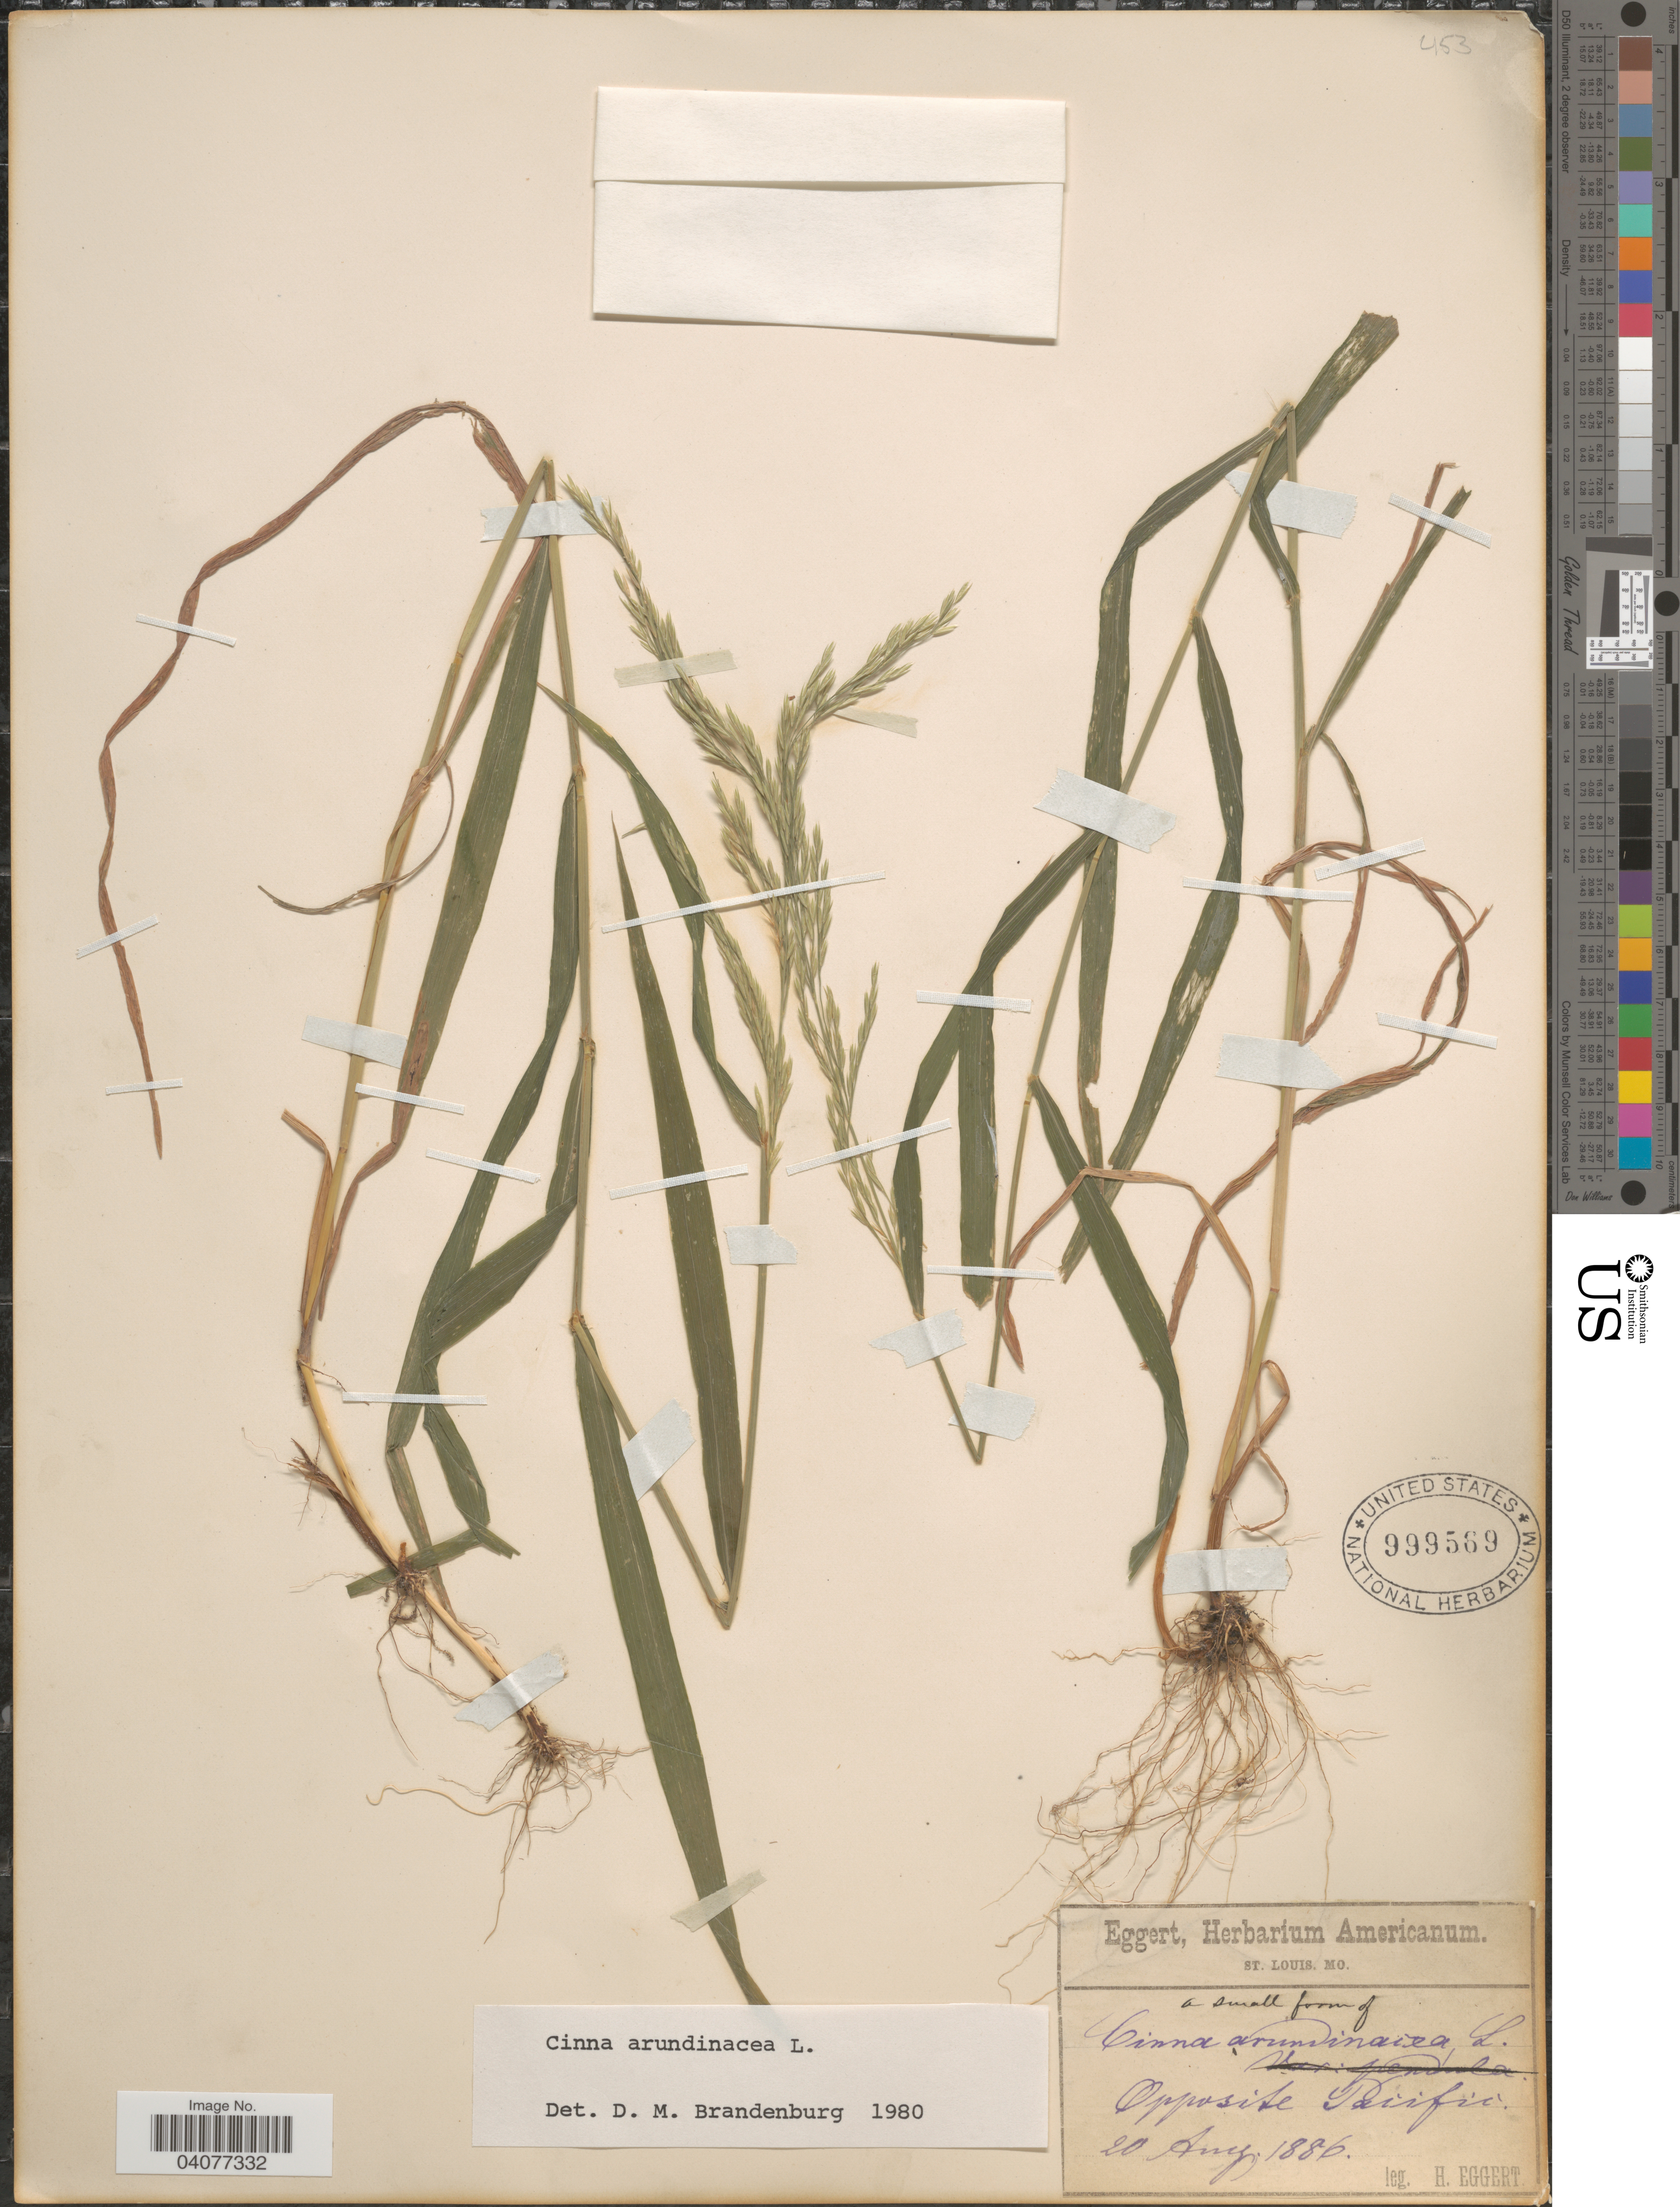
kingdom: Plantae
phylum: Tracheophyta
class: Liliopsida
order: Poales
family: Poaceae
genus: Cinna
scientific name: Cinna arundinacea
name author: L.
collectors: H. Eggert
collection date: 1886-08-20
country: United States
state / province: Missouri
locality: Opposite Pacific.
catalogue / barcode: US 999569